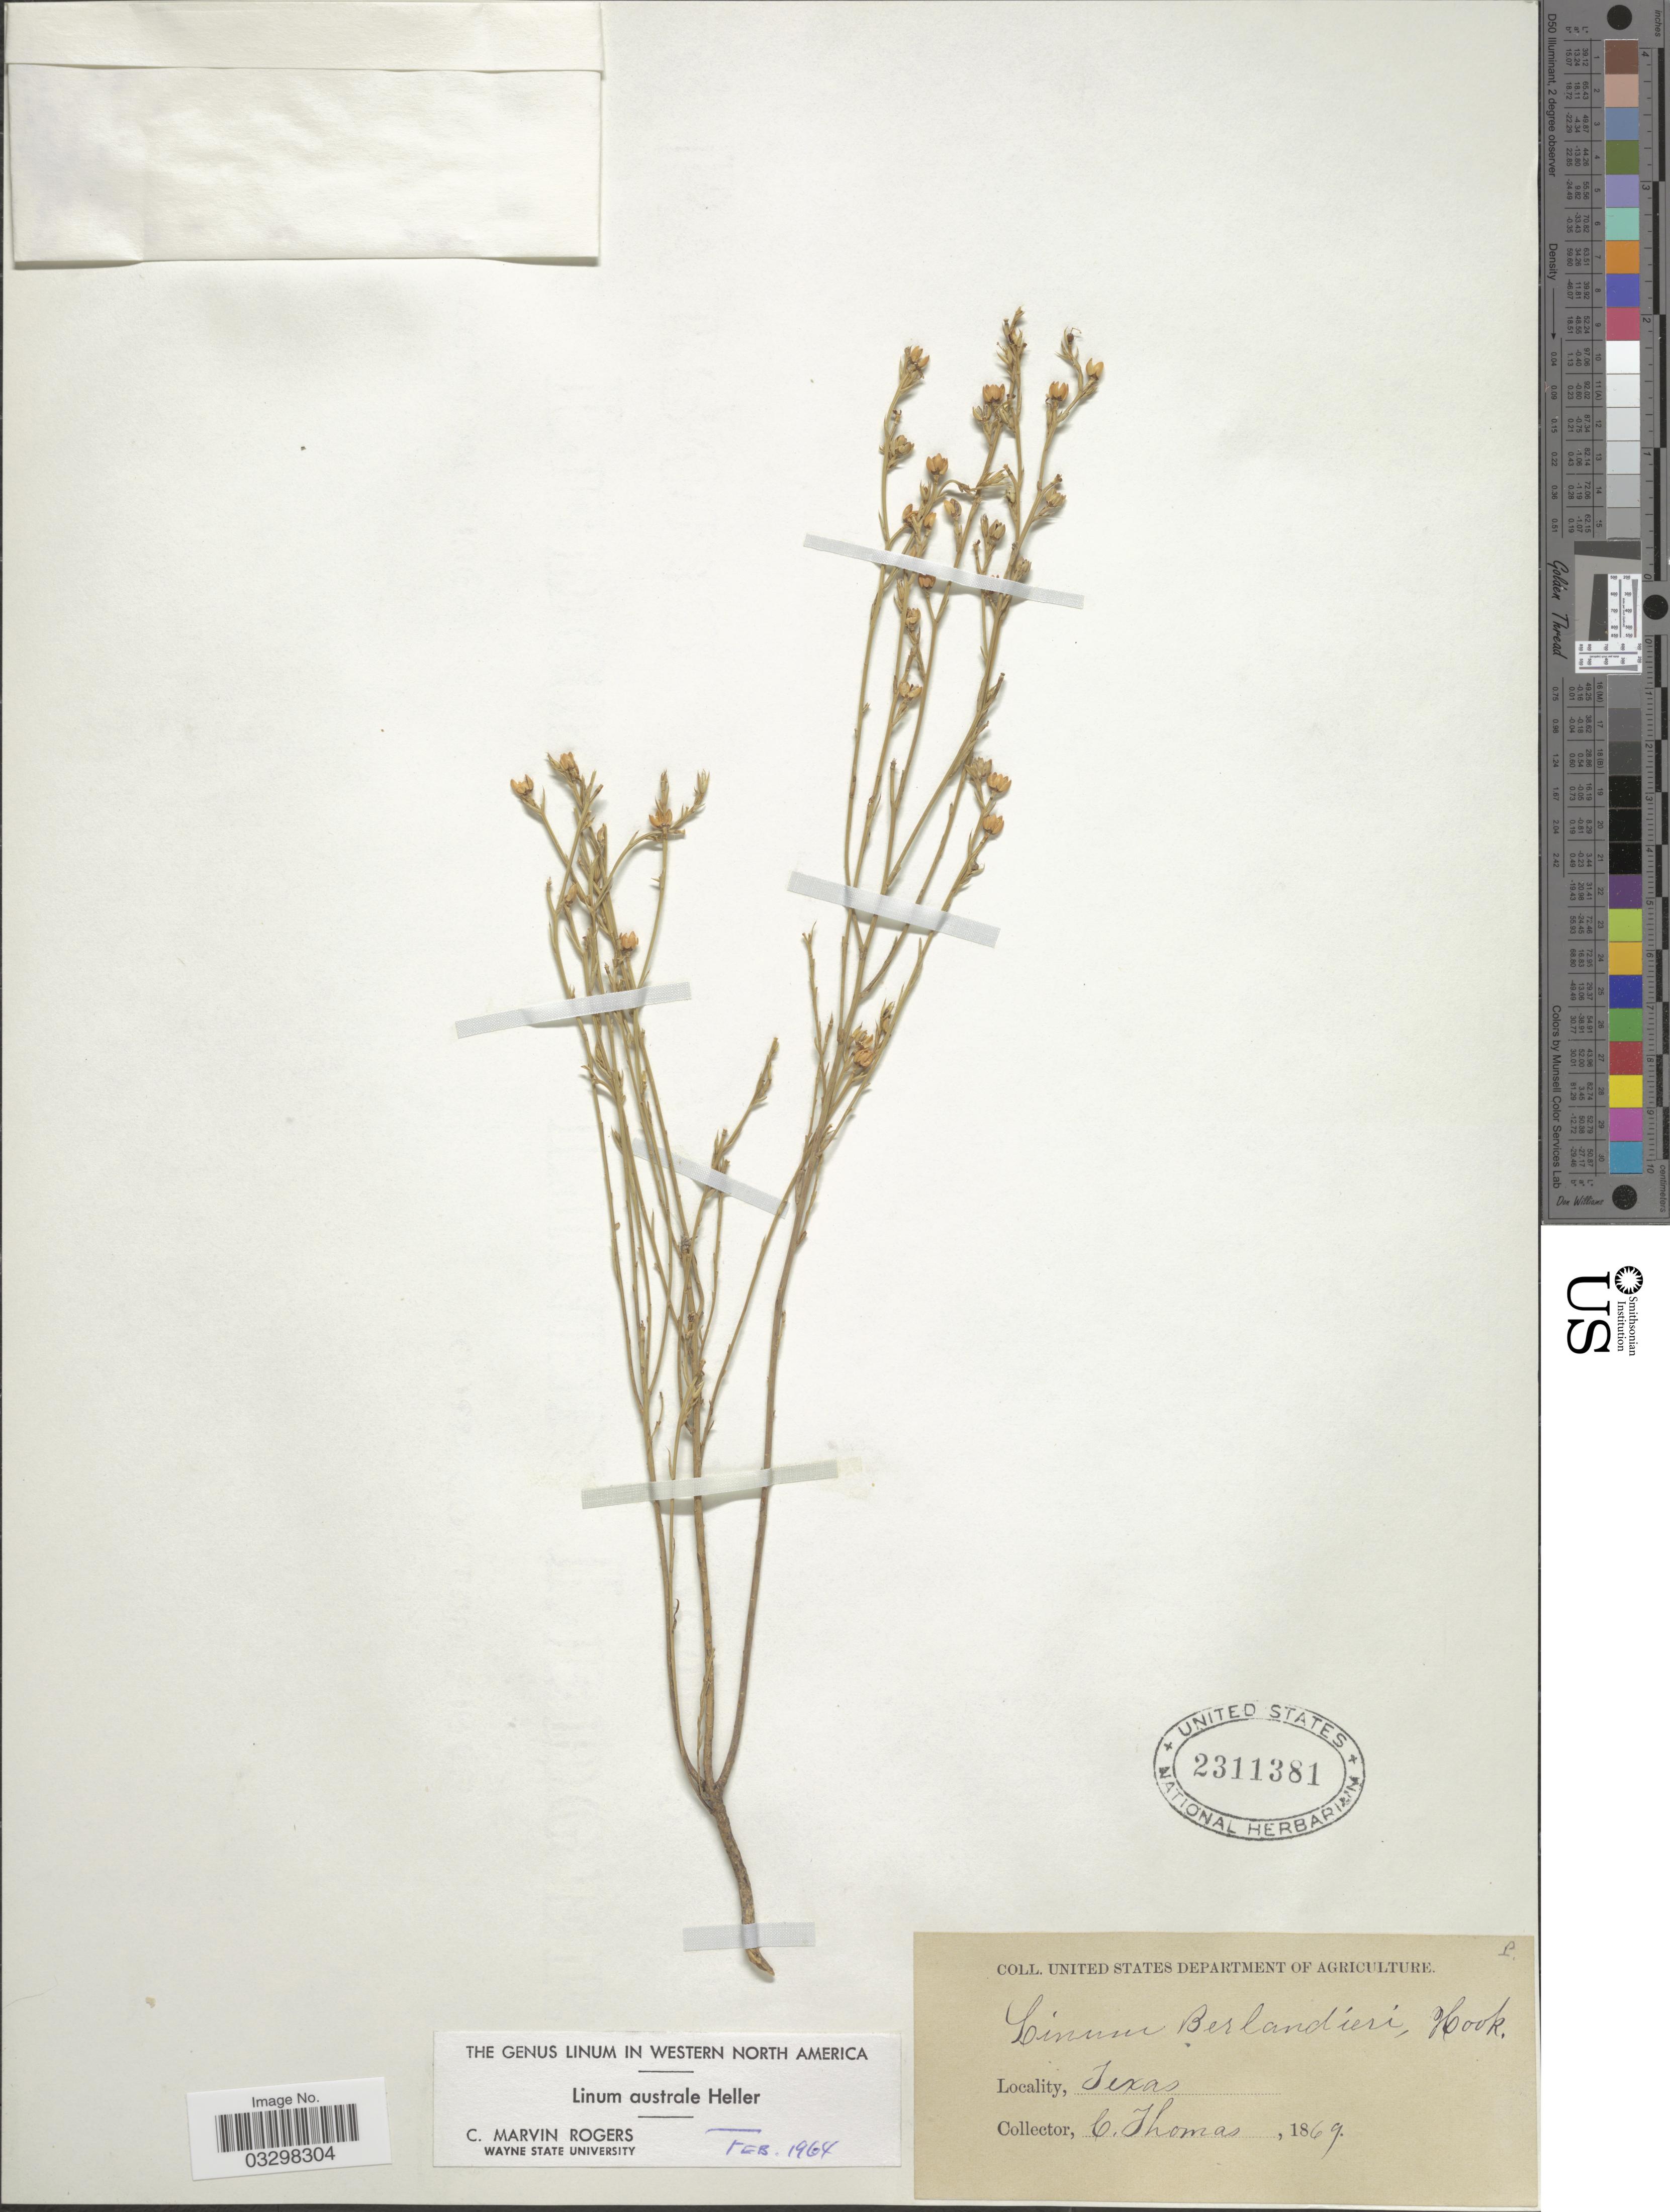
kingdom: Plantae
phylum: Tracheophyta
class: Magnoliopsida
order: Malpighiales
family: Linaceae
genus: Linum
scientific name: Linum australe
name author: A. Heller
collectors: C. Thomas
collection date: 1869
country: United States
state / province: Texas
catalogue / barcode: US 2311381